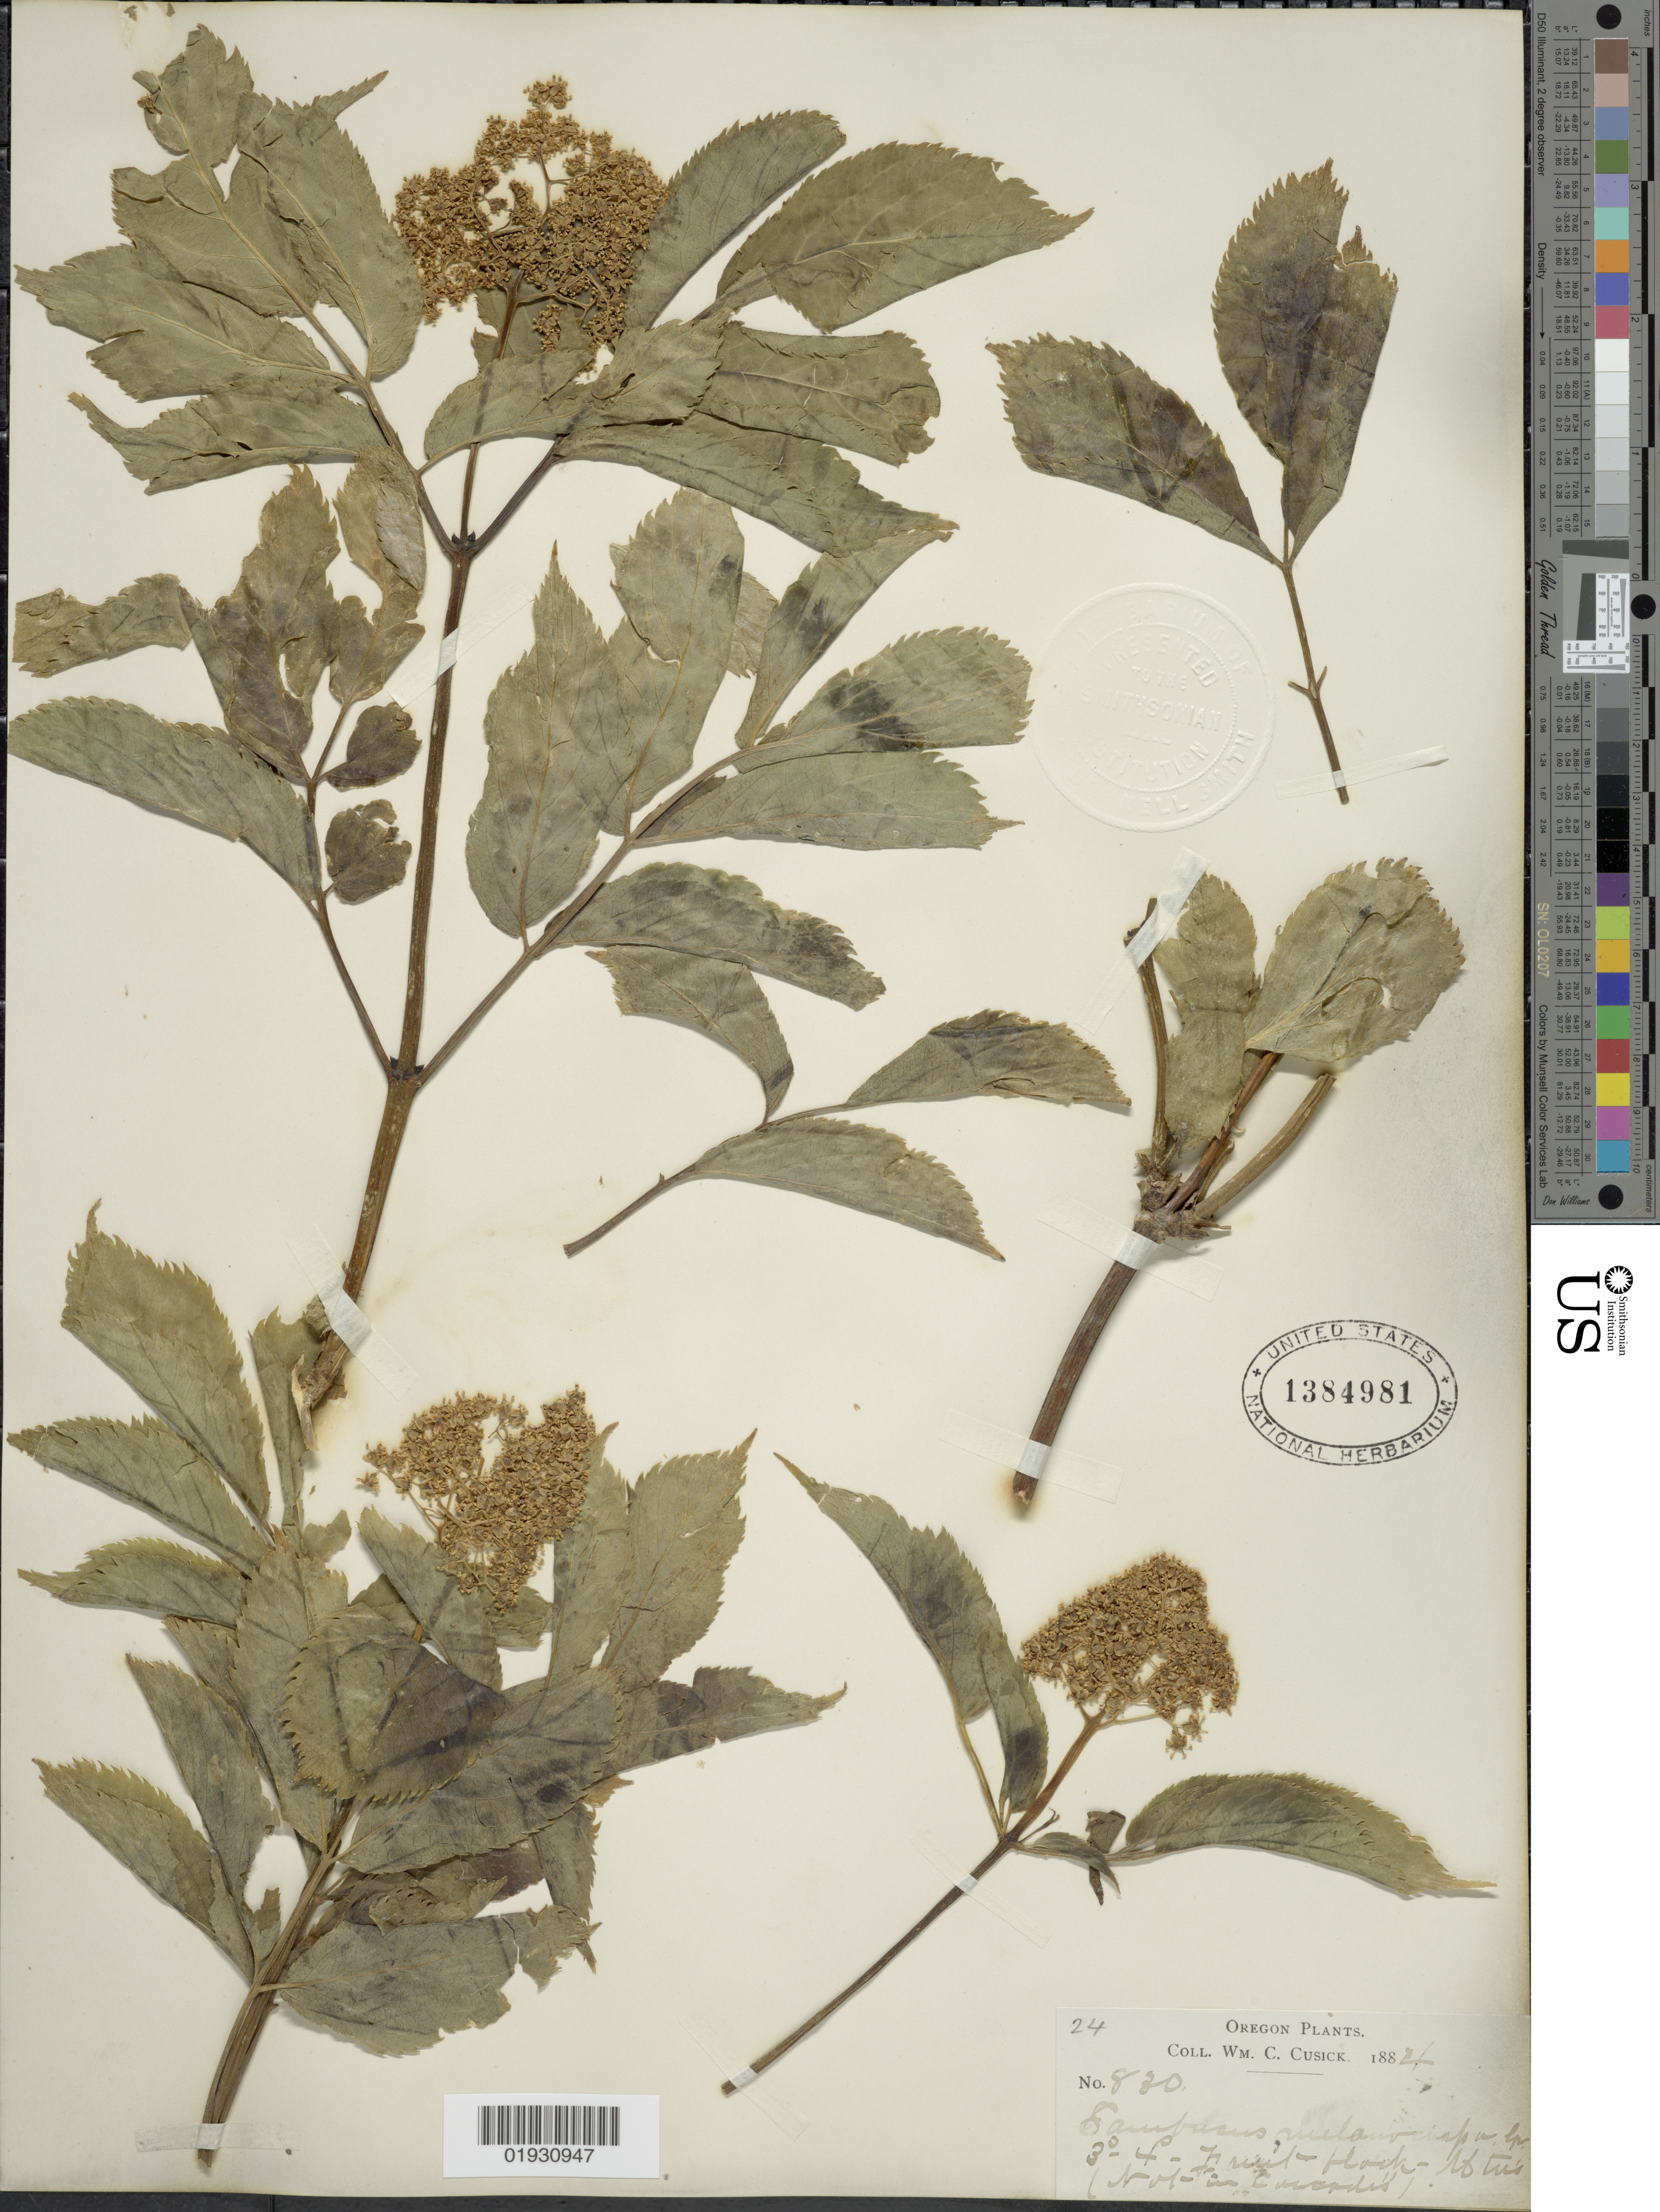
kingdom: Plantae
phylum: Tracheophyta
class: Magnoliopsida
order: Dipsacales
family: Viburnaceae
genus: Sambucus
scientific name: Sambucus melanocarpa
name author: A. Gray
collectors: W. C. Cusick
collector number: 830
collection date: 1884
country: United States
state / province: Oregon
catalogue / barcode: US 1384981